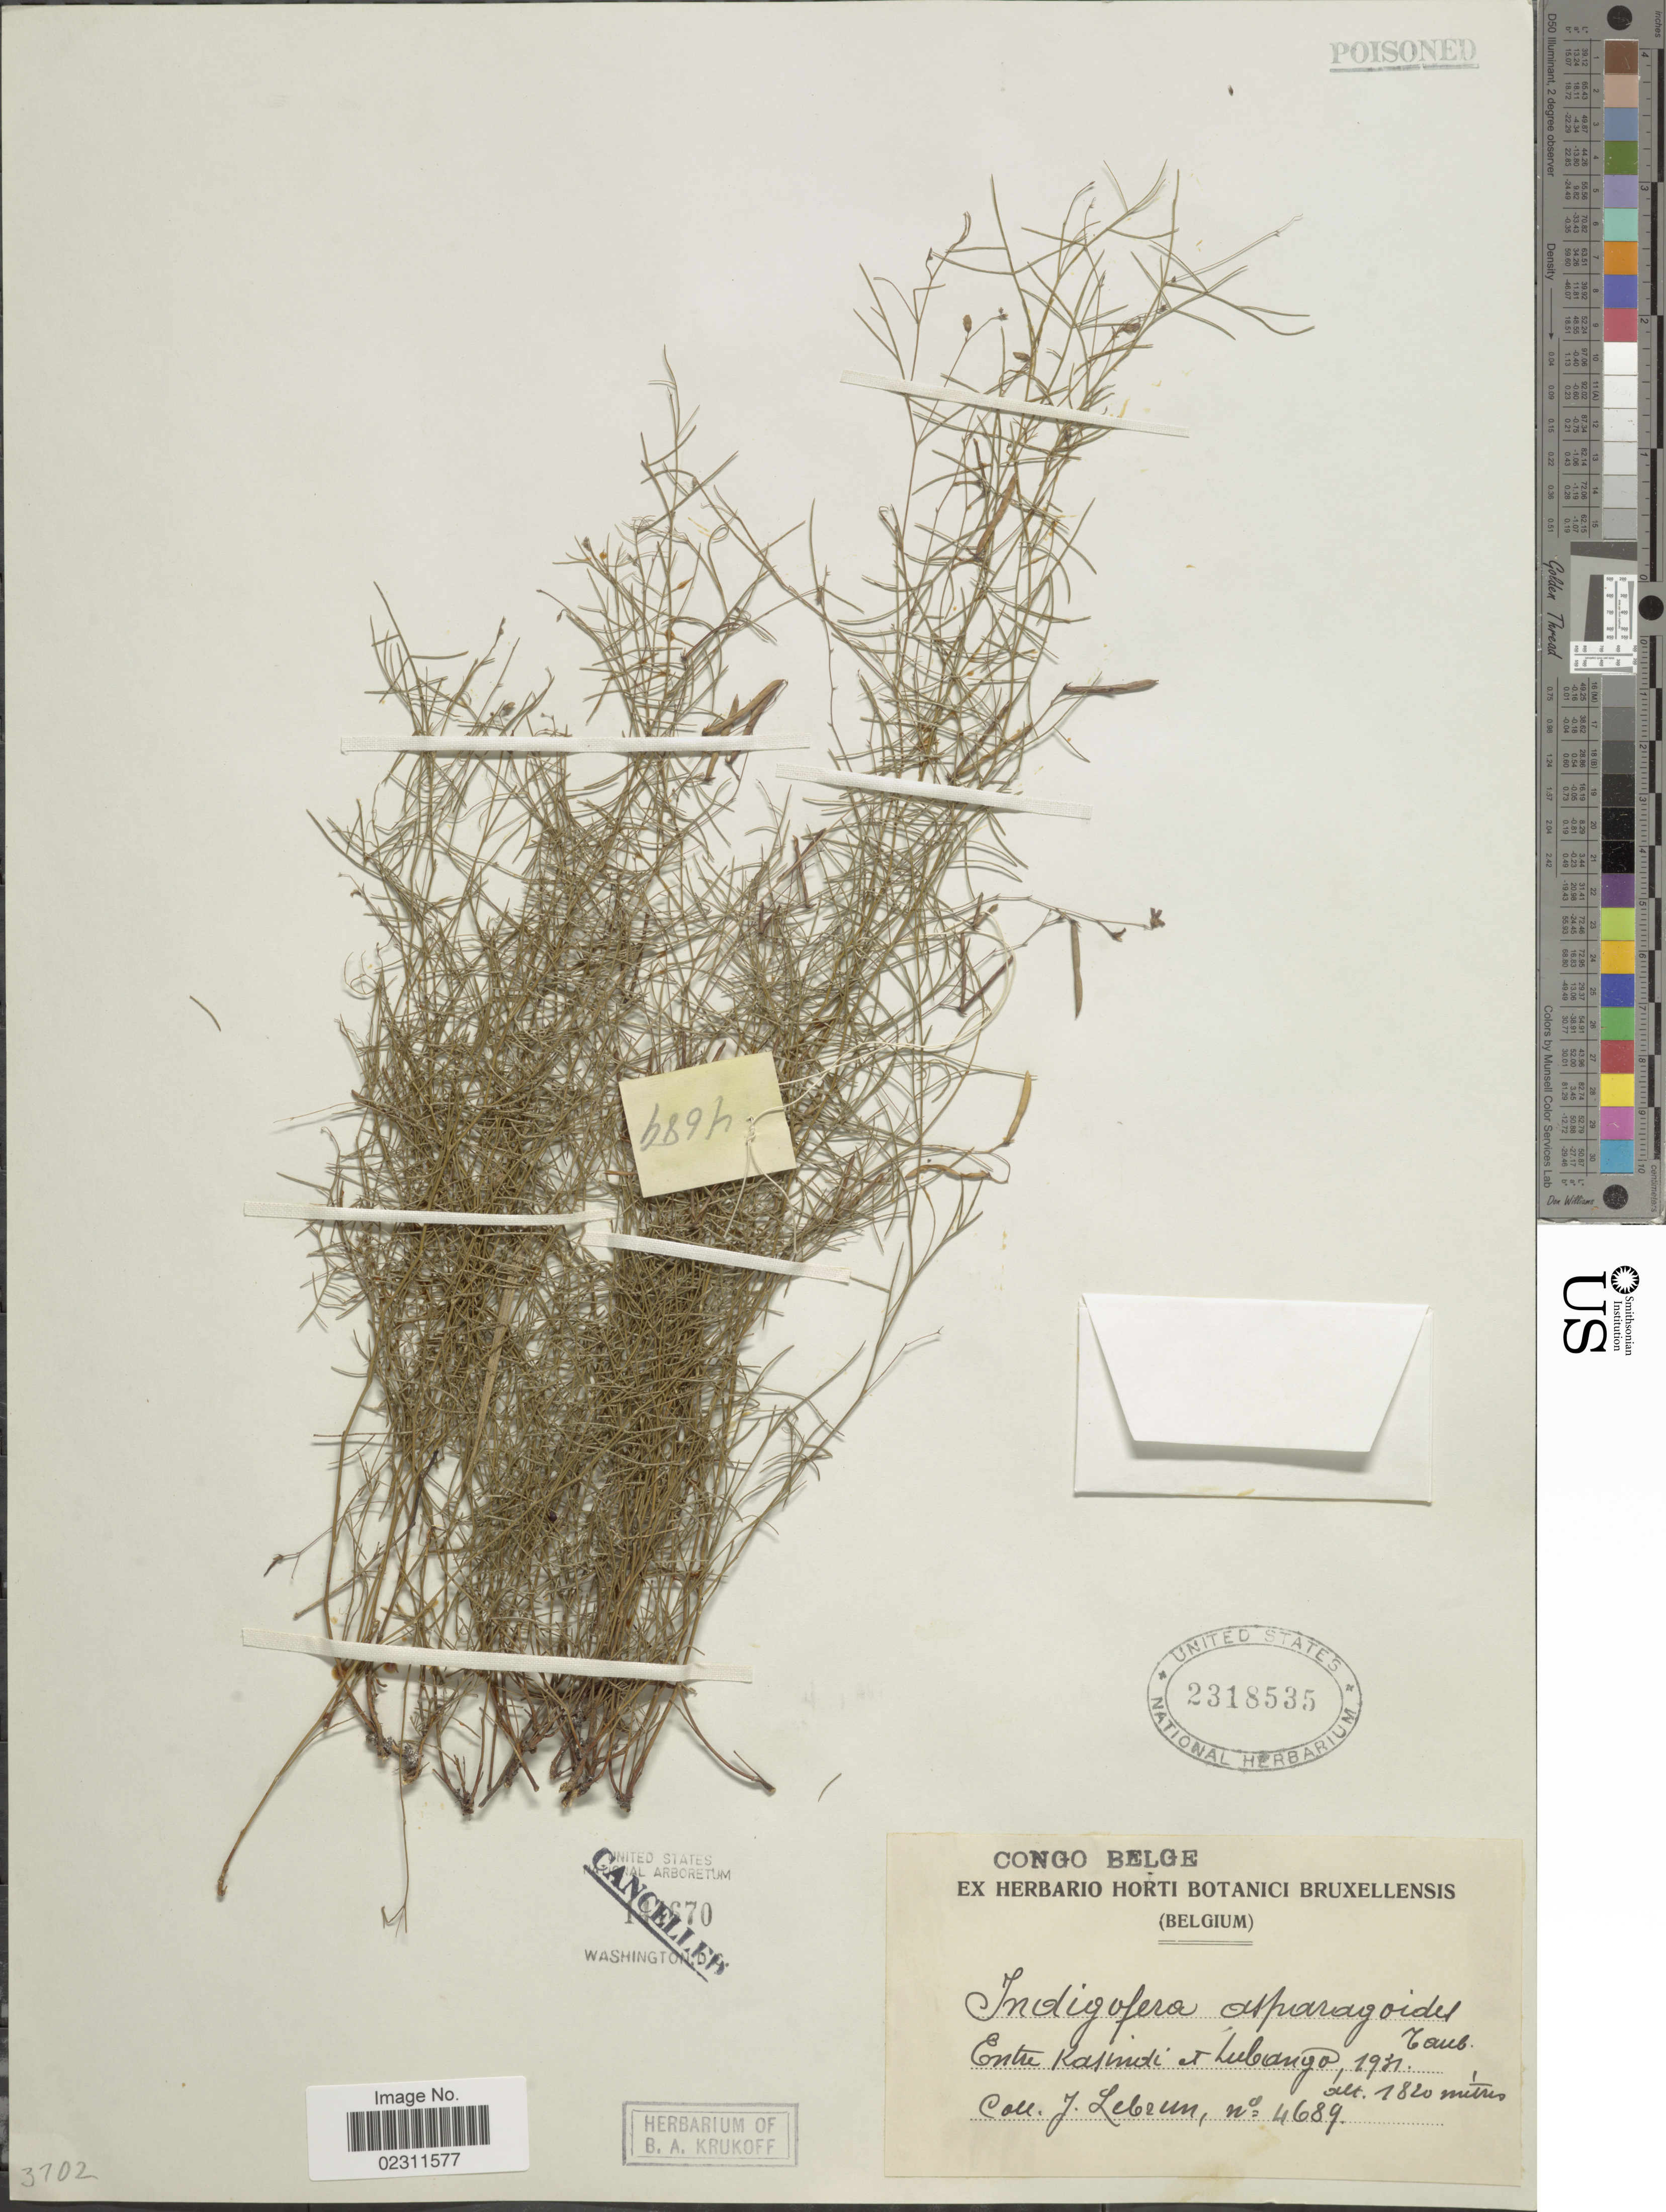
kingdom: Plantae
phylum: Tracheophyta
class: Magnoliopsida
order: Fabales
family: Fabaceae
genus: Indigofera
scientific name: Indigofera asparagoides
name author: Taub.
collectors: J. A. Lebrun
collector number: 4689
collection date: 1931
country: Congo, Democratic Republic of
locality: Congo Belge, Entre Kasindi et Lubango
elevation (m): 1820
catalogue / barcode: US 2318535